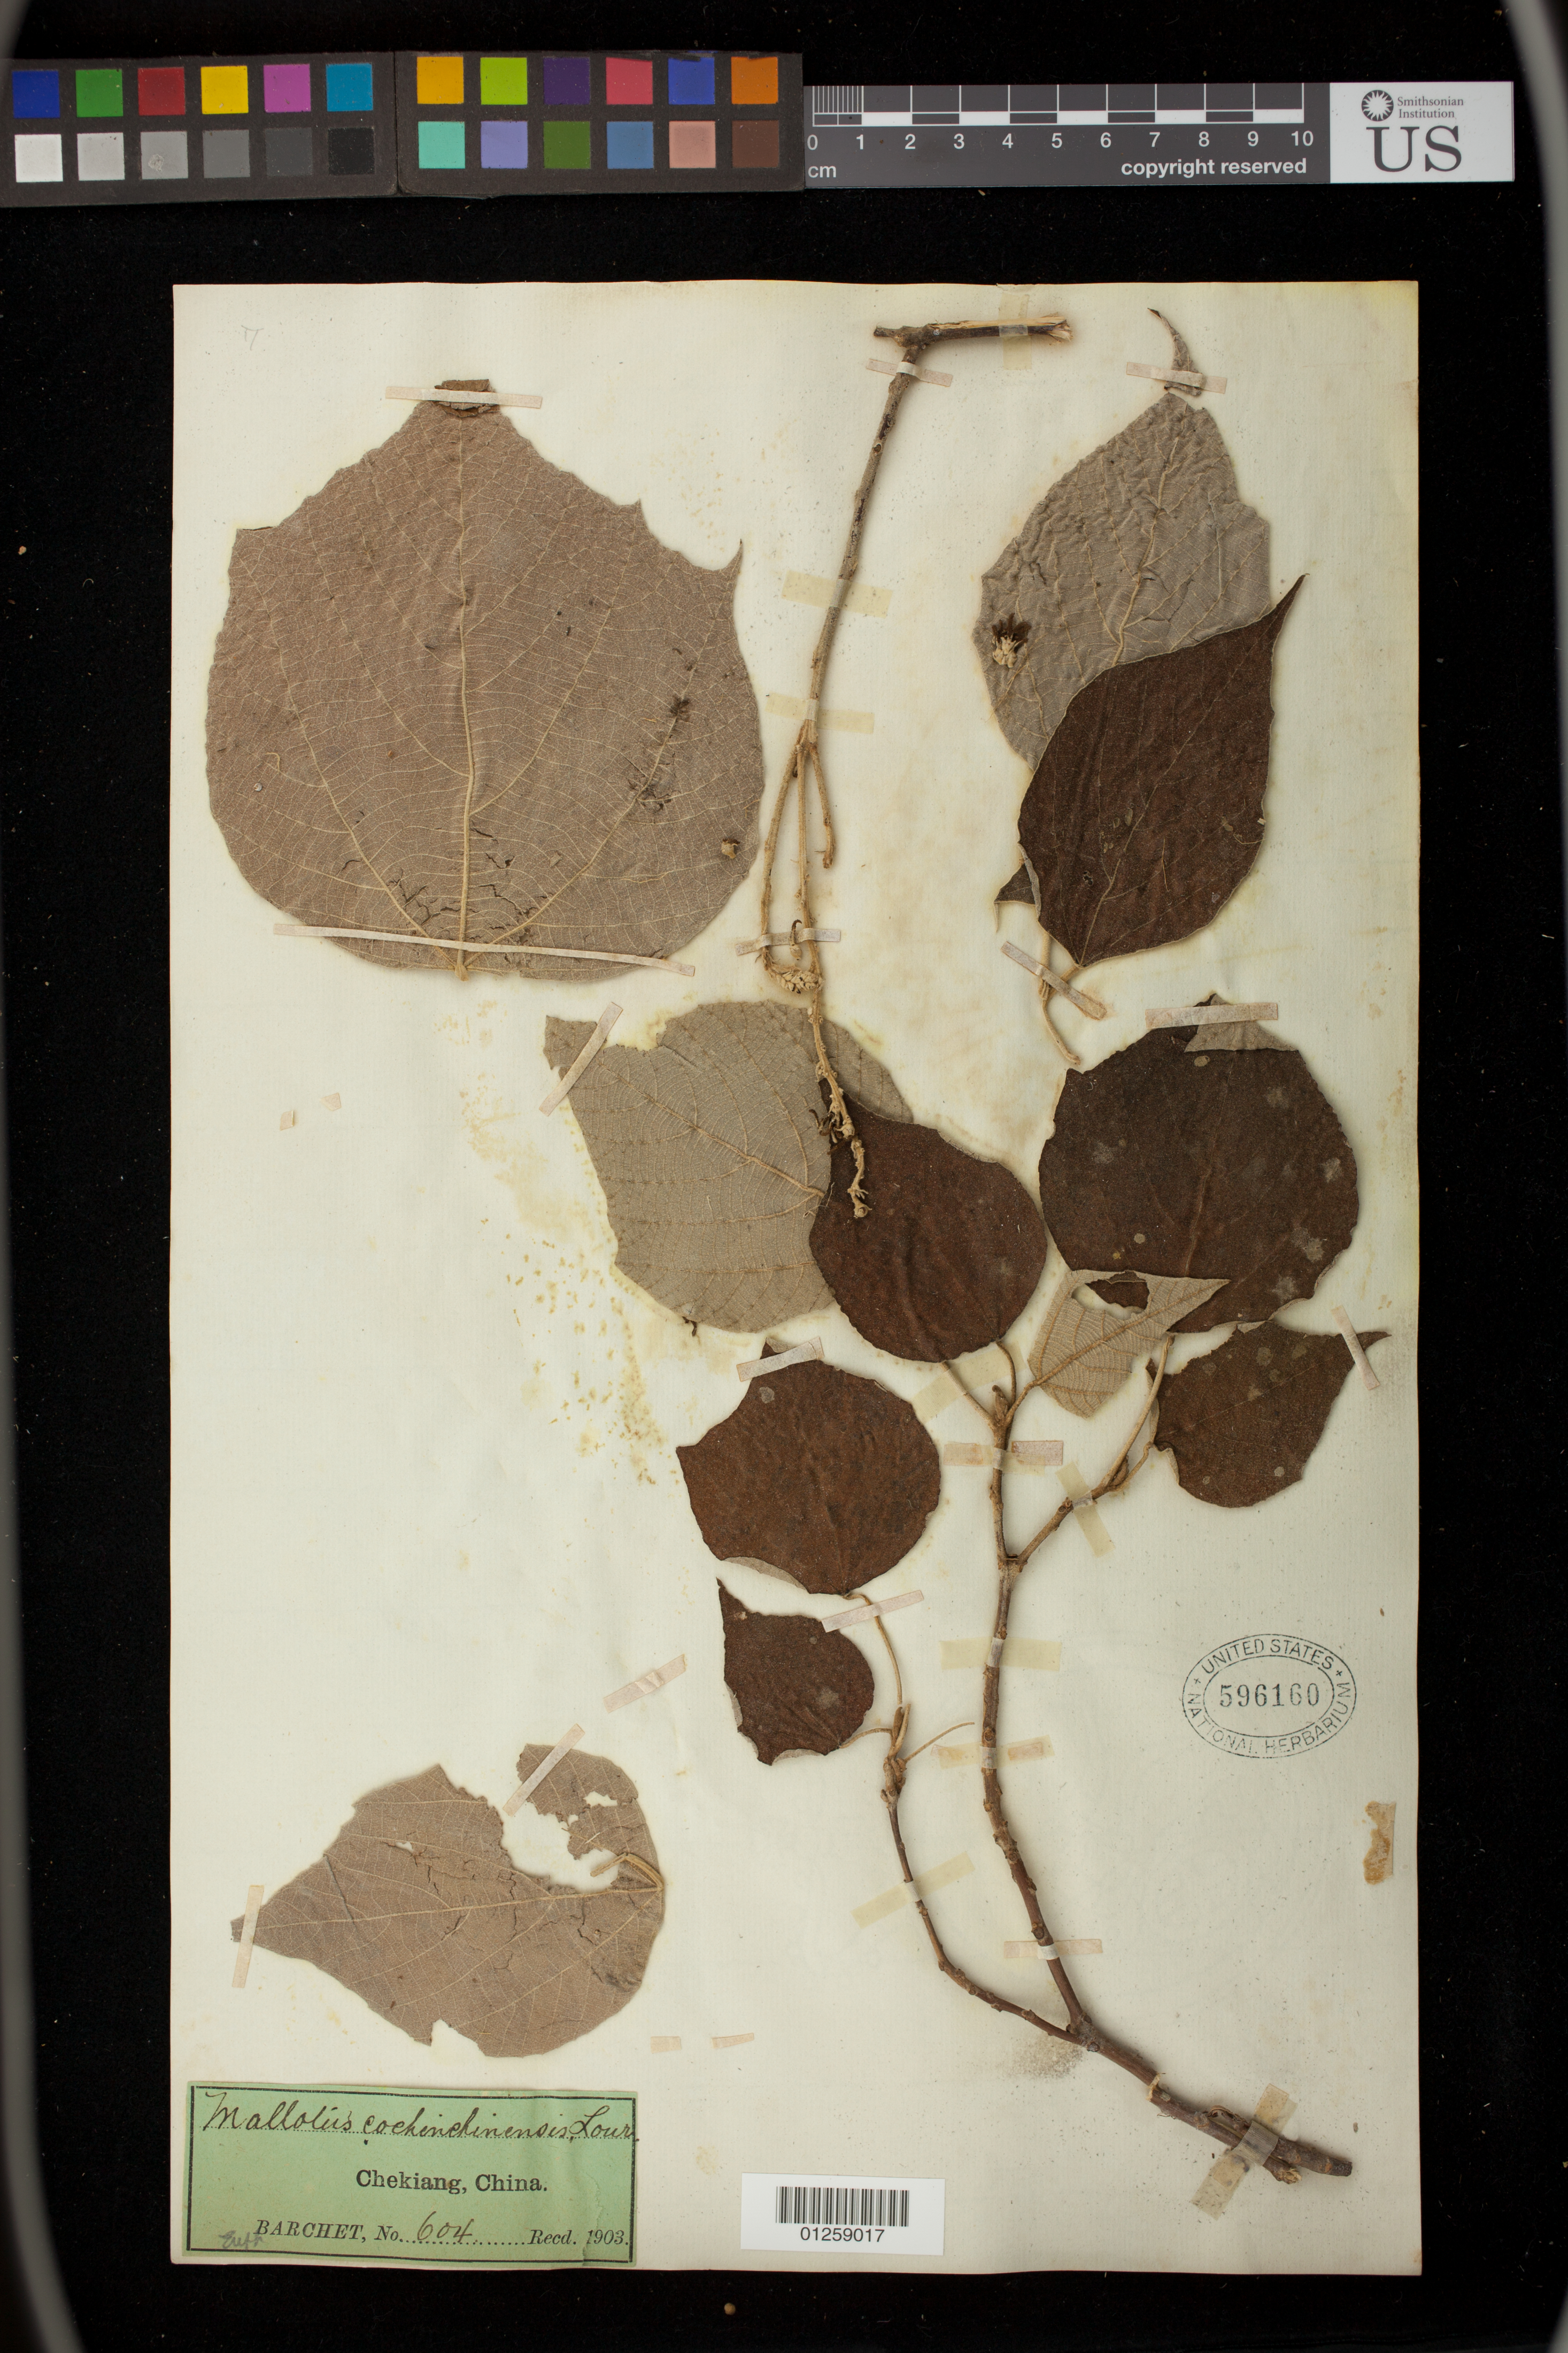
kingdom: Plantae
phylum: Tracheophyta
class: Magnoliopsida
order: Malpighiales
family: Euphorbiaceae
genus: Mallotus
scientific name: Mallotus paniculatus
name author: (Lam.) Müll. Arg.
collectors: Barchet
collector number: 604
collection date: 1903-01-01/1903-12-31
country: China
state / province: Zhejiang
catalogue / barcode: US 596160